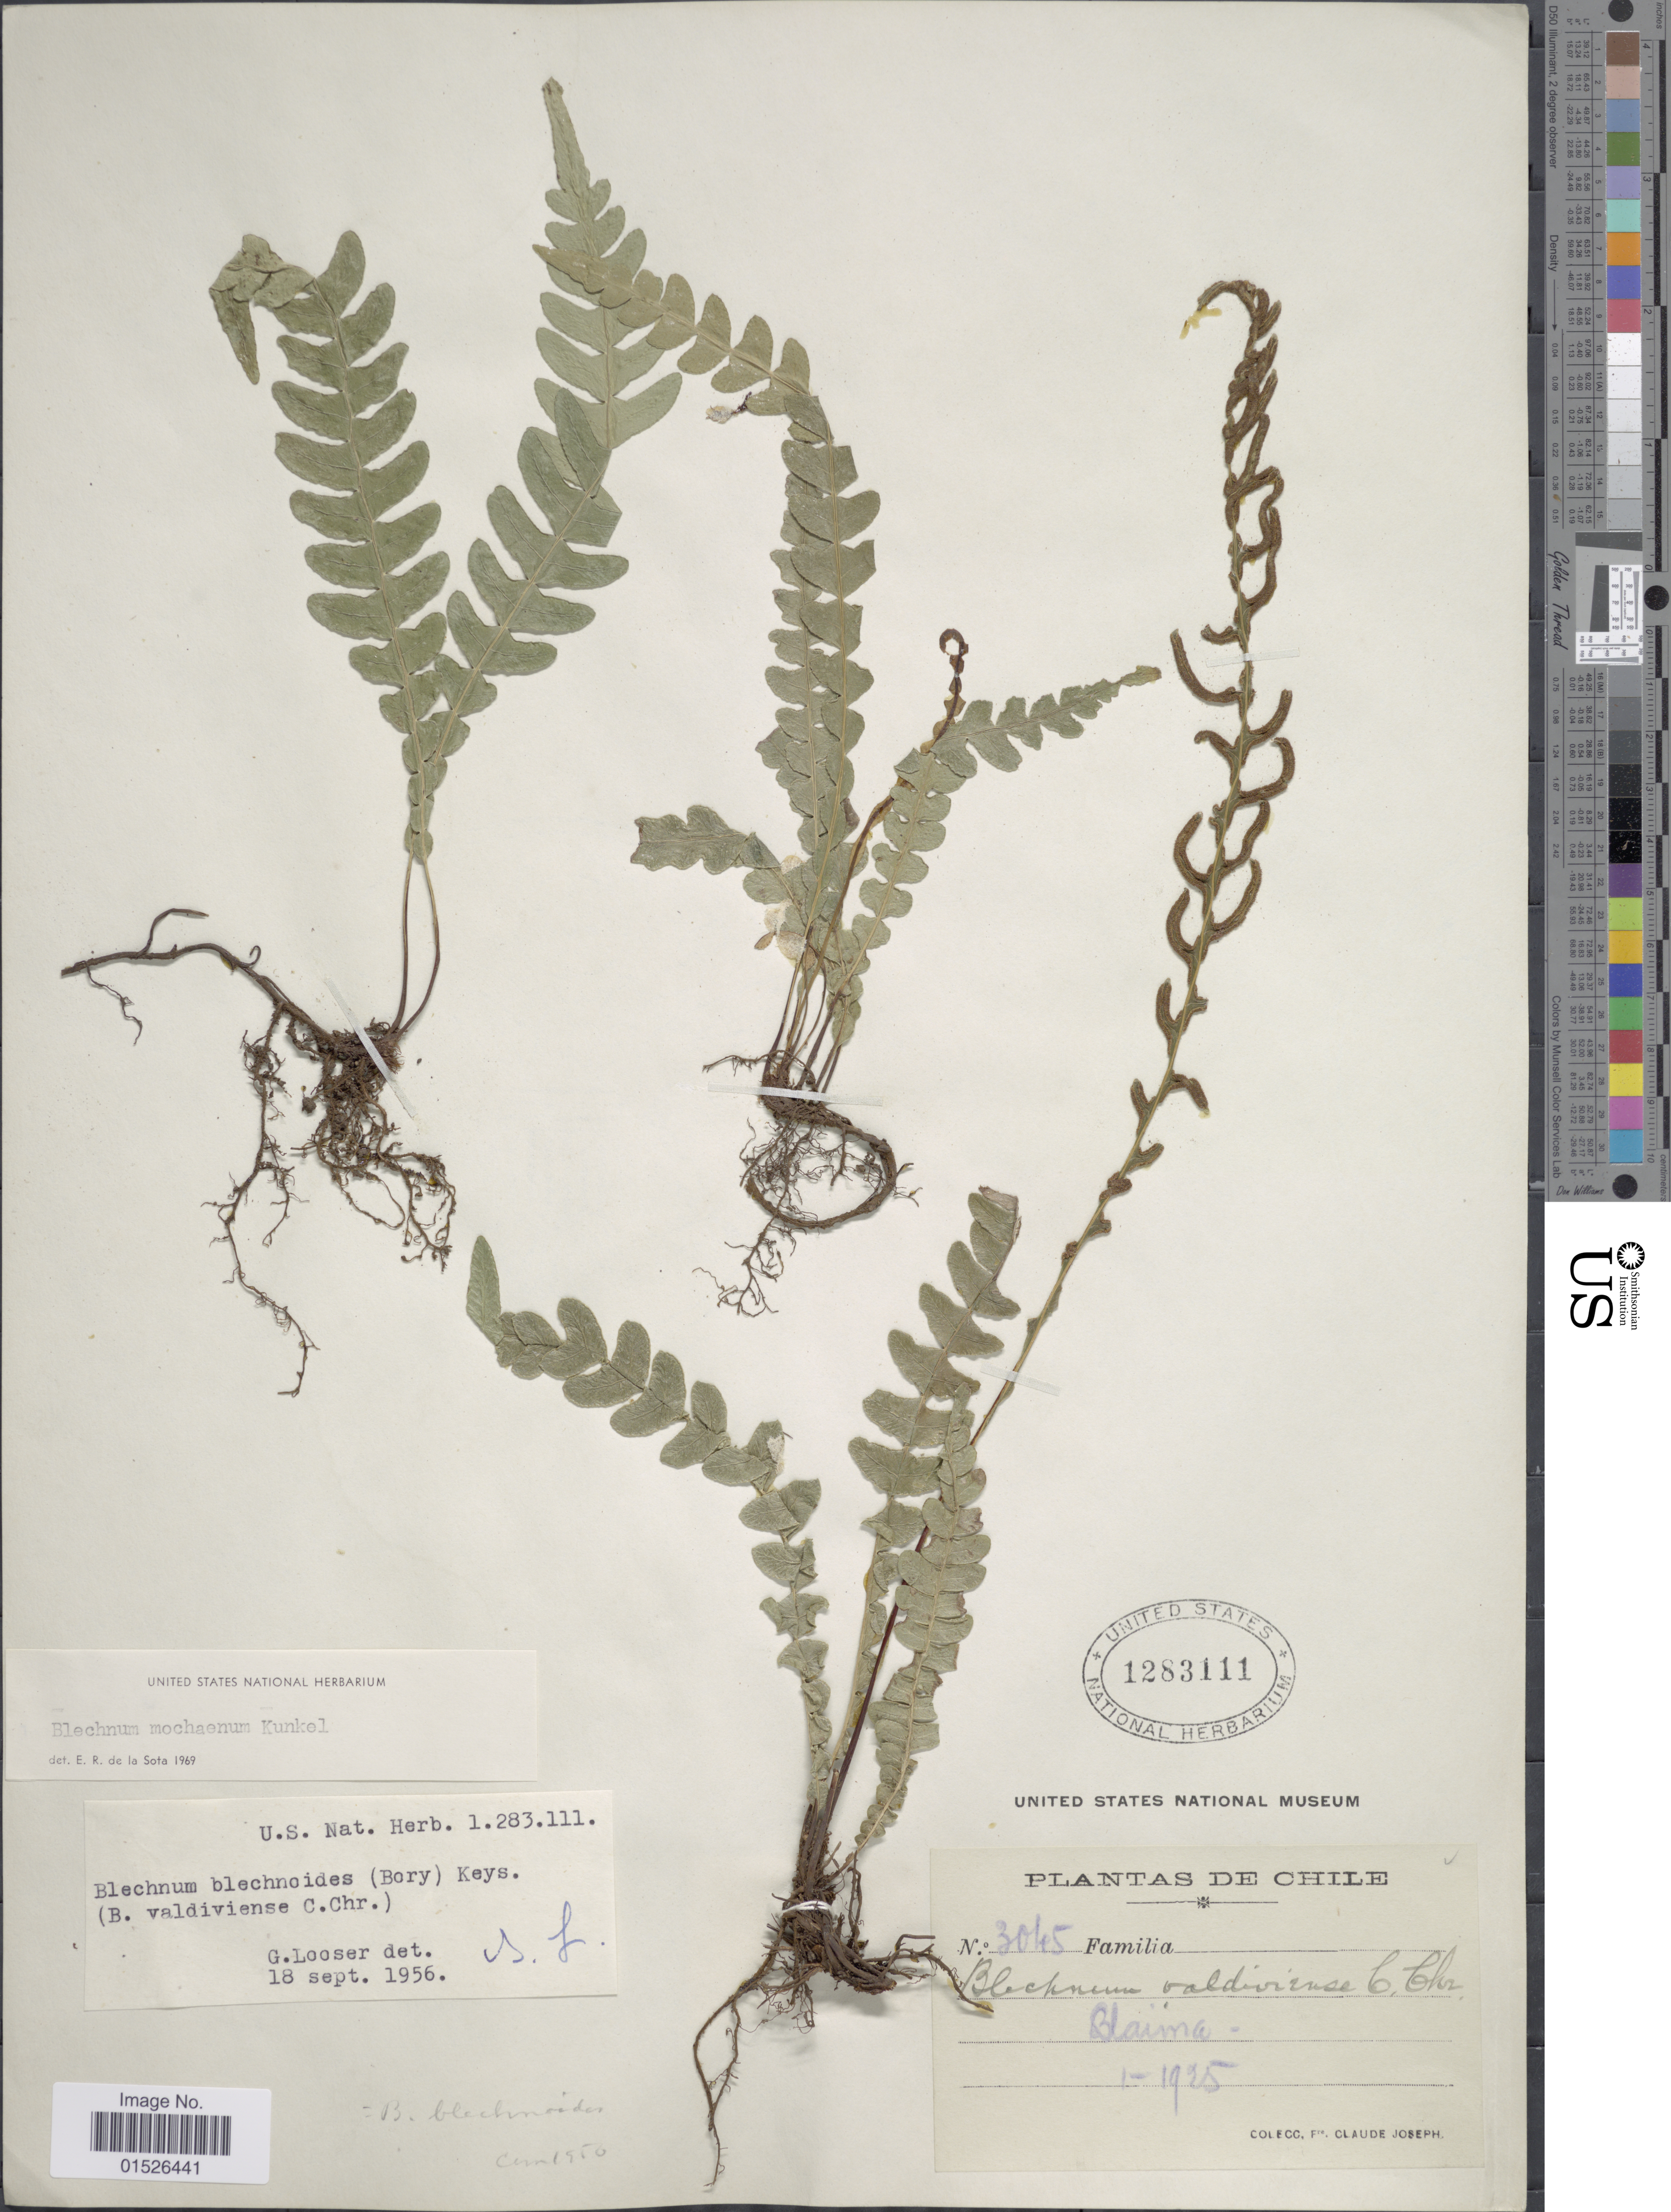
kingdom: Plantae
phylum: Tracheophyta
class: Polypodiopsida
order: Polypodiales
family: Blechnaceae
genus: Blechnum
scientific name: Blechnum mochaenum var. mochaenum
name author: G. Kunkel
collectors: Bro. Claude-Joseph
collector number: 3045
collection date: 1925-01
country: Chile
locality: Blaima.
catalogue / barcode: US 1283111